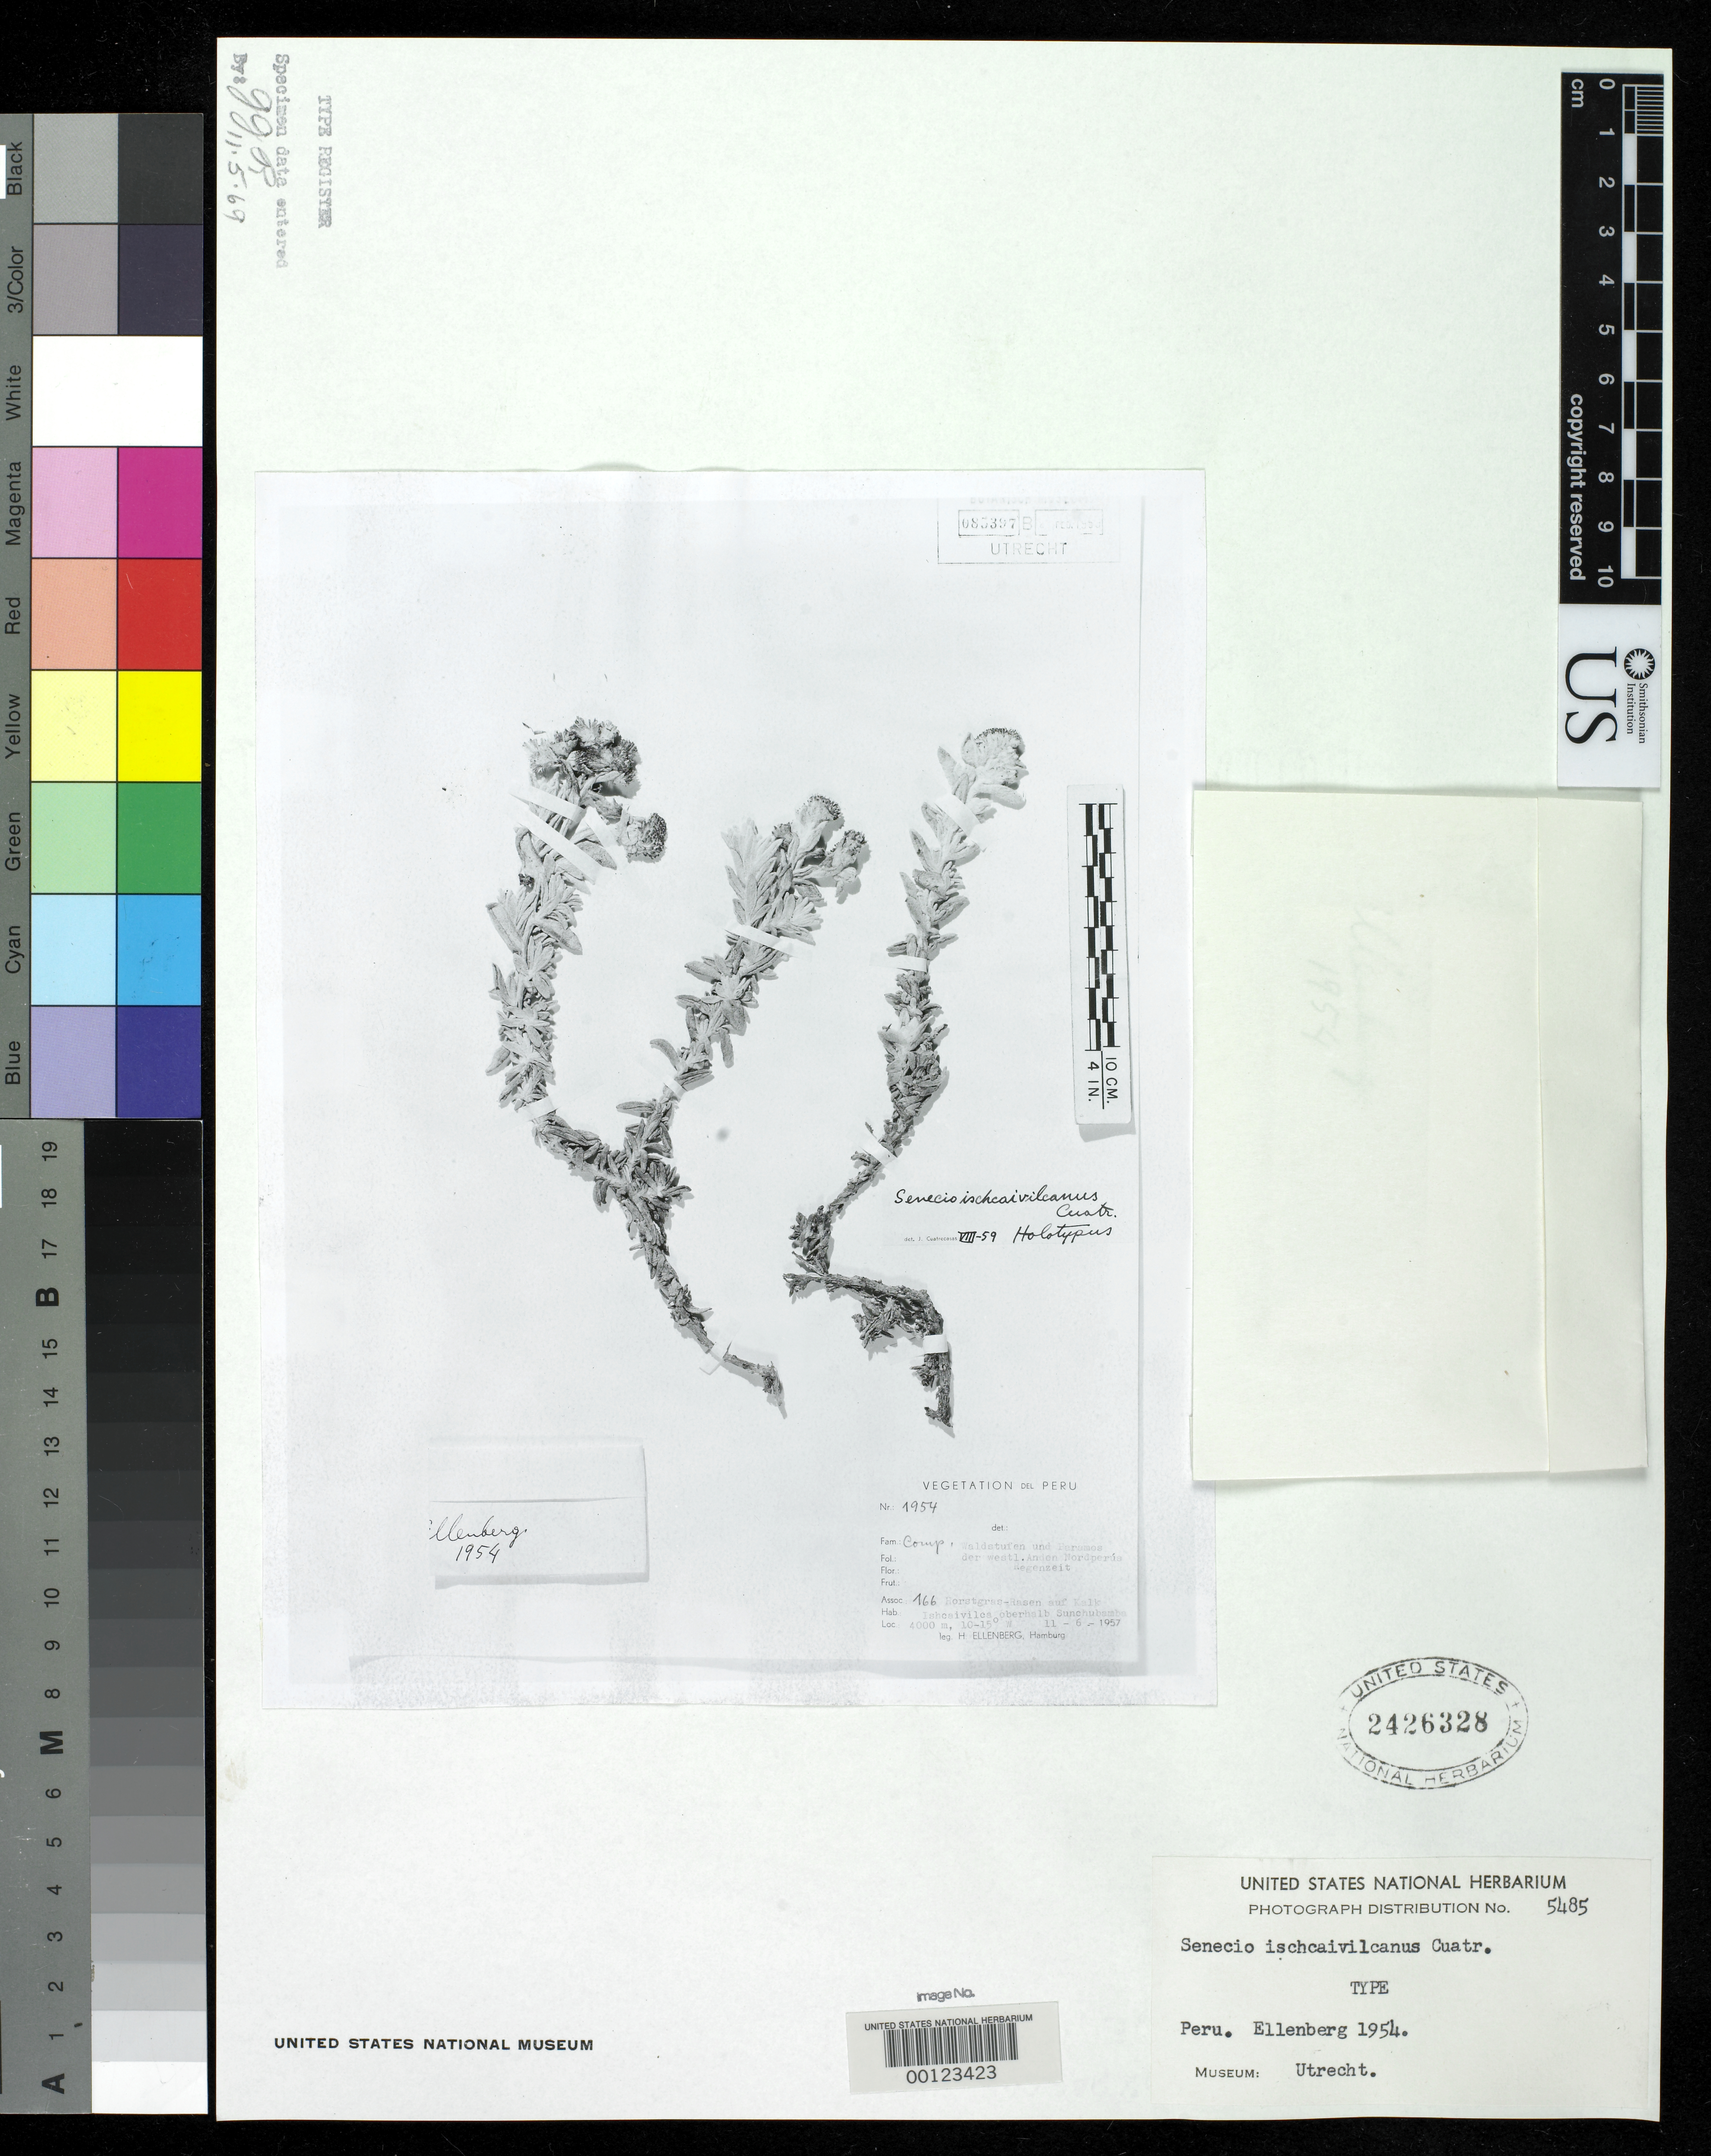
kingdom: Plantae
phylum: Tracheophyta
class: Magnoliopsida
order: Asterales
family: Asteraceae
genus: Senecio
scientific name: Senecio ischcaivilcanus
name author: Cuatrec.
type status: Isotype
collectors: H. Ellenberg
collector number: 1954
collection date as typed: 11 Jun 1957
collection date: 1957-06-11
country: Peru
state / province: Cajamarca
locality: Ischcaivilca, above Sunchubamba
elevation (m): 4000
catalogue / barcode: US 2426328